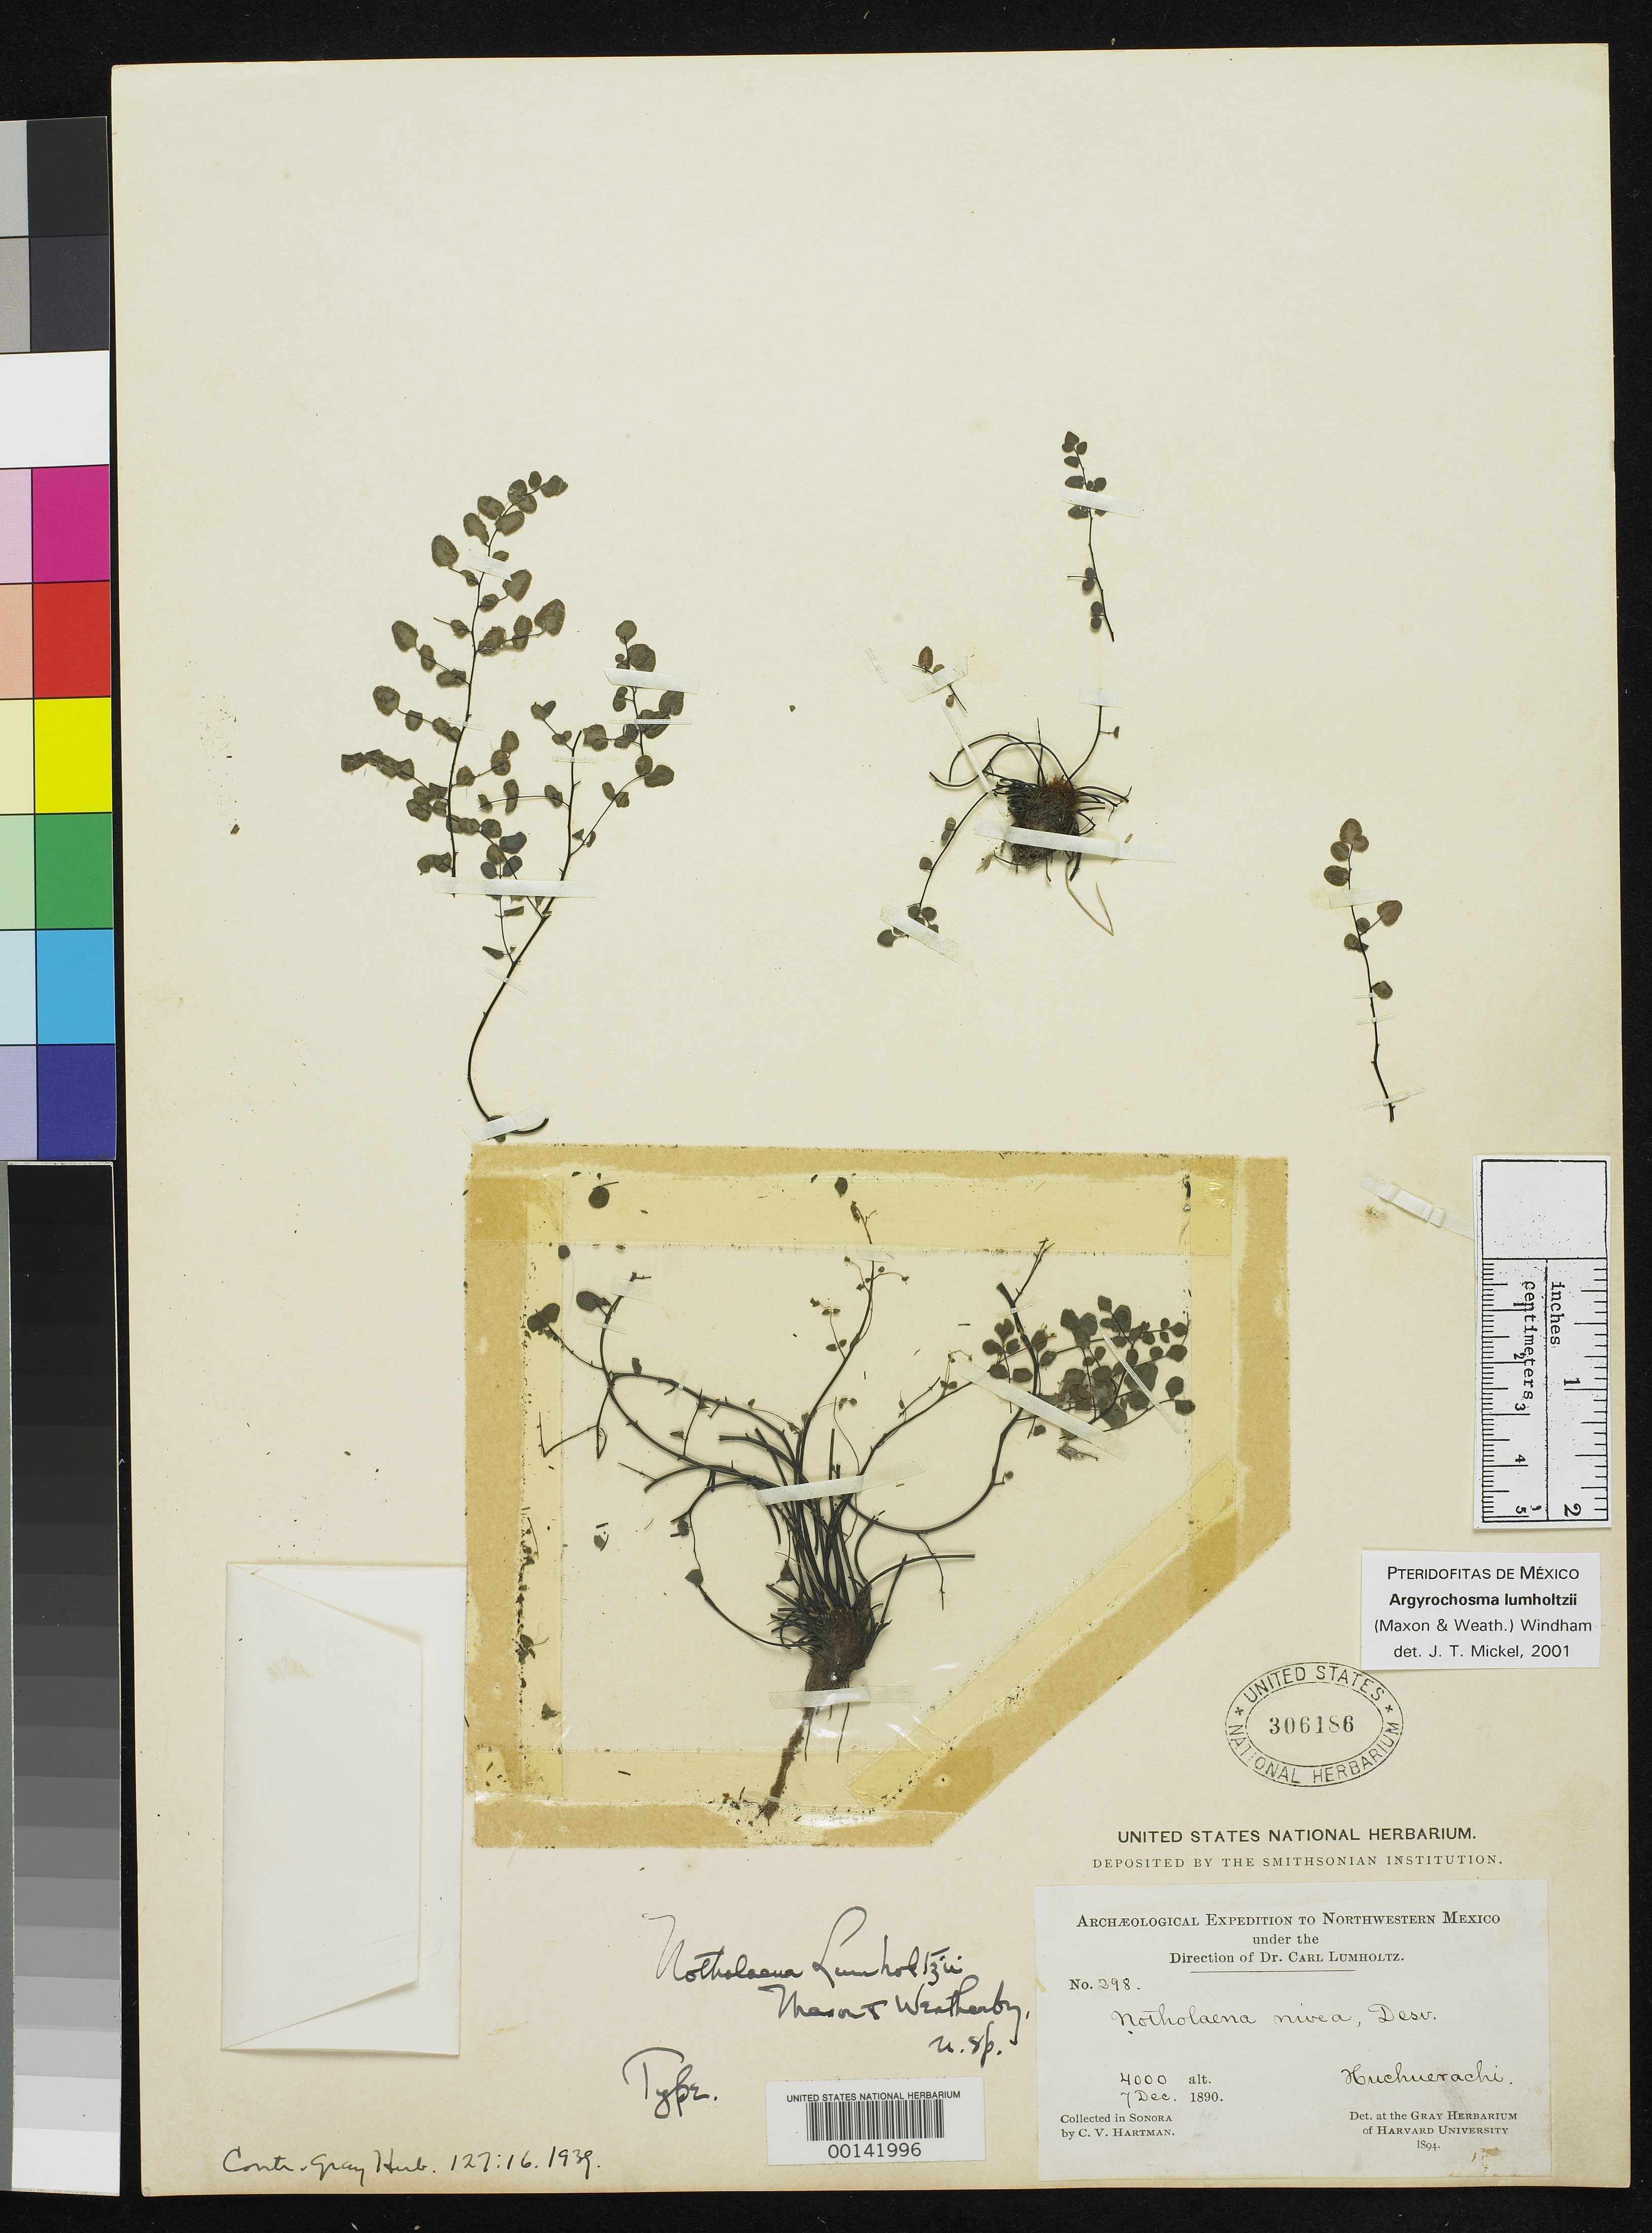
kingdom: Plantae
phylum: Tracheophyta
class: Polypodiopsida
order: Polypodiales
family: Pteridaceae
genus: Notholaena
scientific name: Notholaena lumholtzii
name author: Maxon & Weath.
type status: Holotype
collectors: C. V. Hartman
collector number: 298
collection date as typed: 07 Dec 1890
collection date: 1890-12-07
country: Mexico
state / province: Sonora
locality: Huchuerachi.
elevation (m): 1219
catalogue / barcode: US 306186